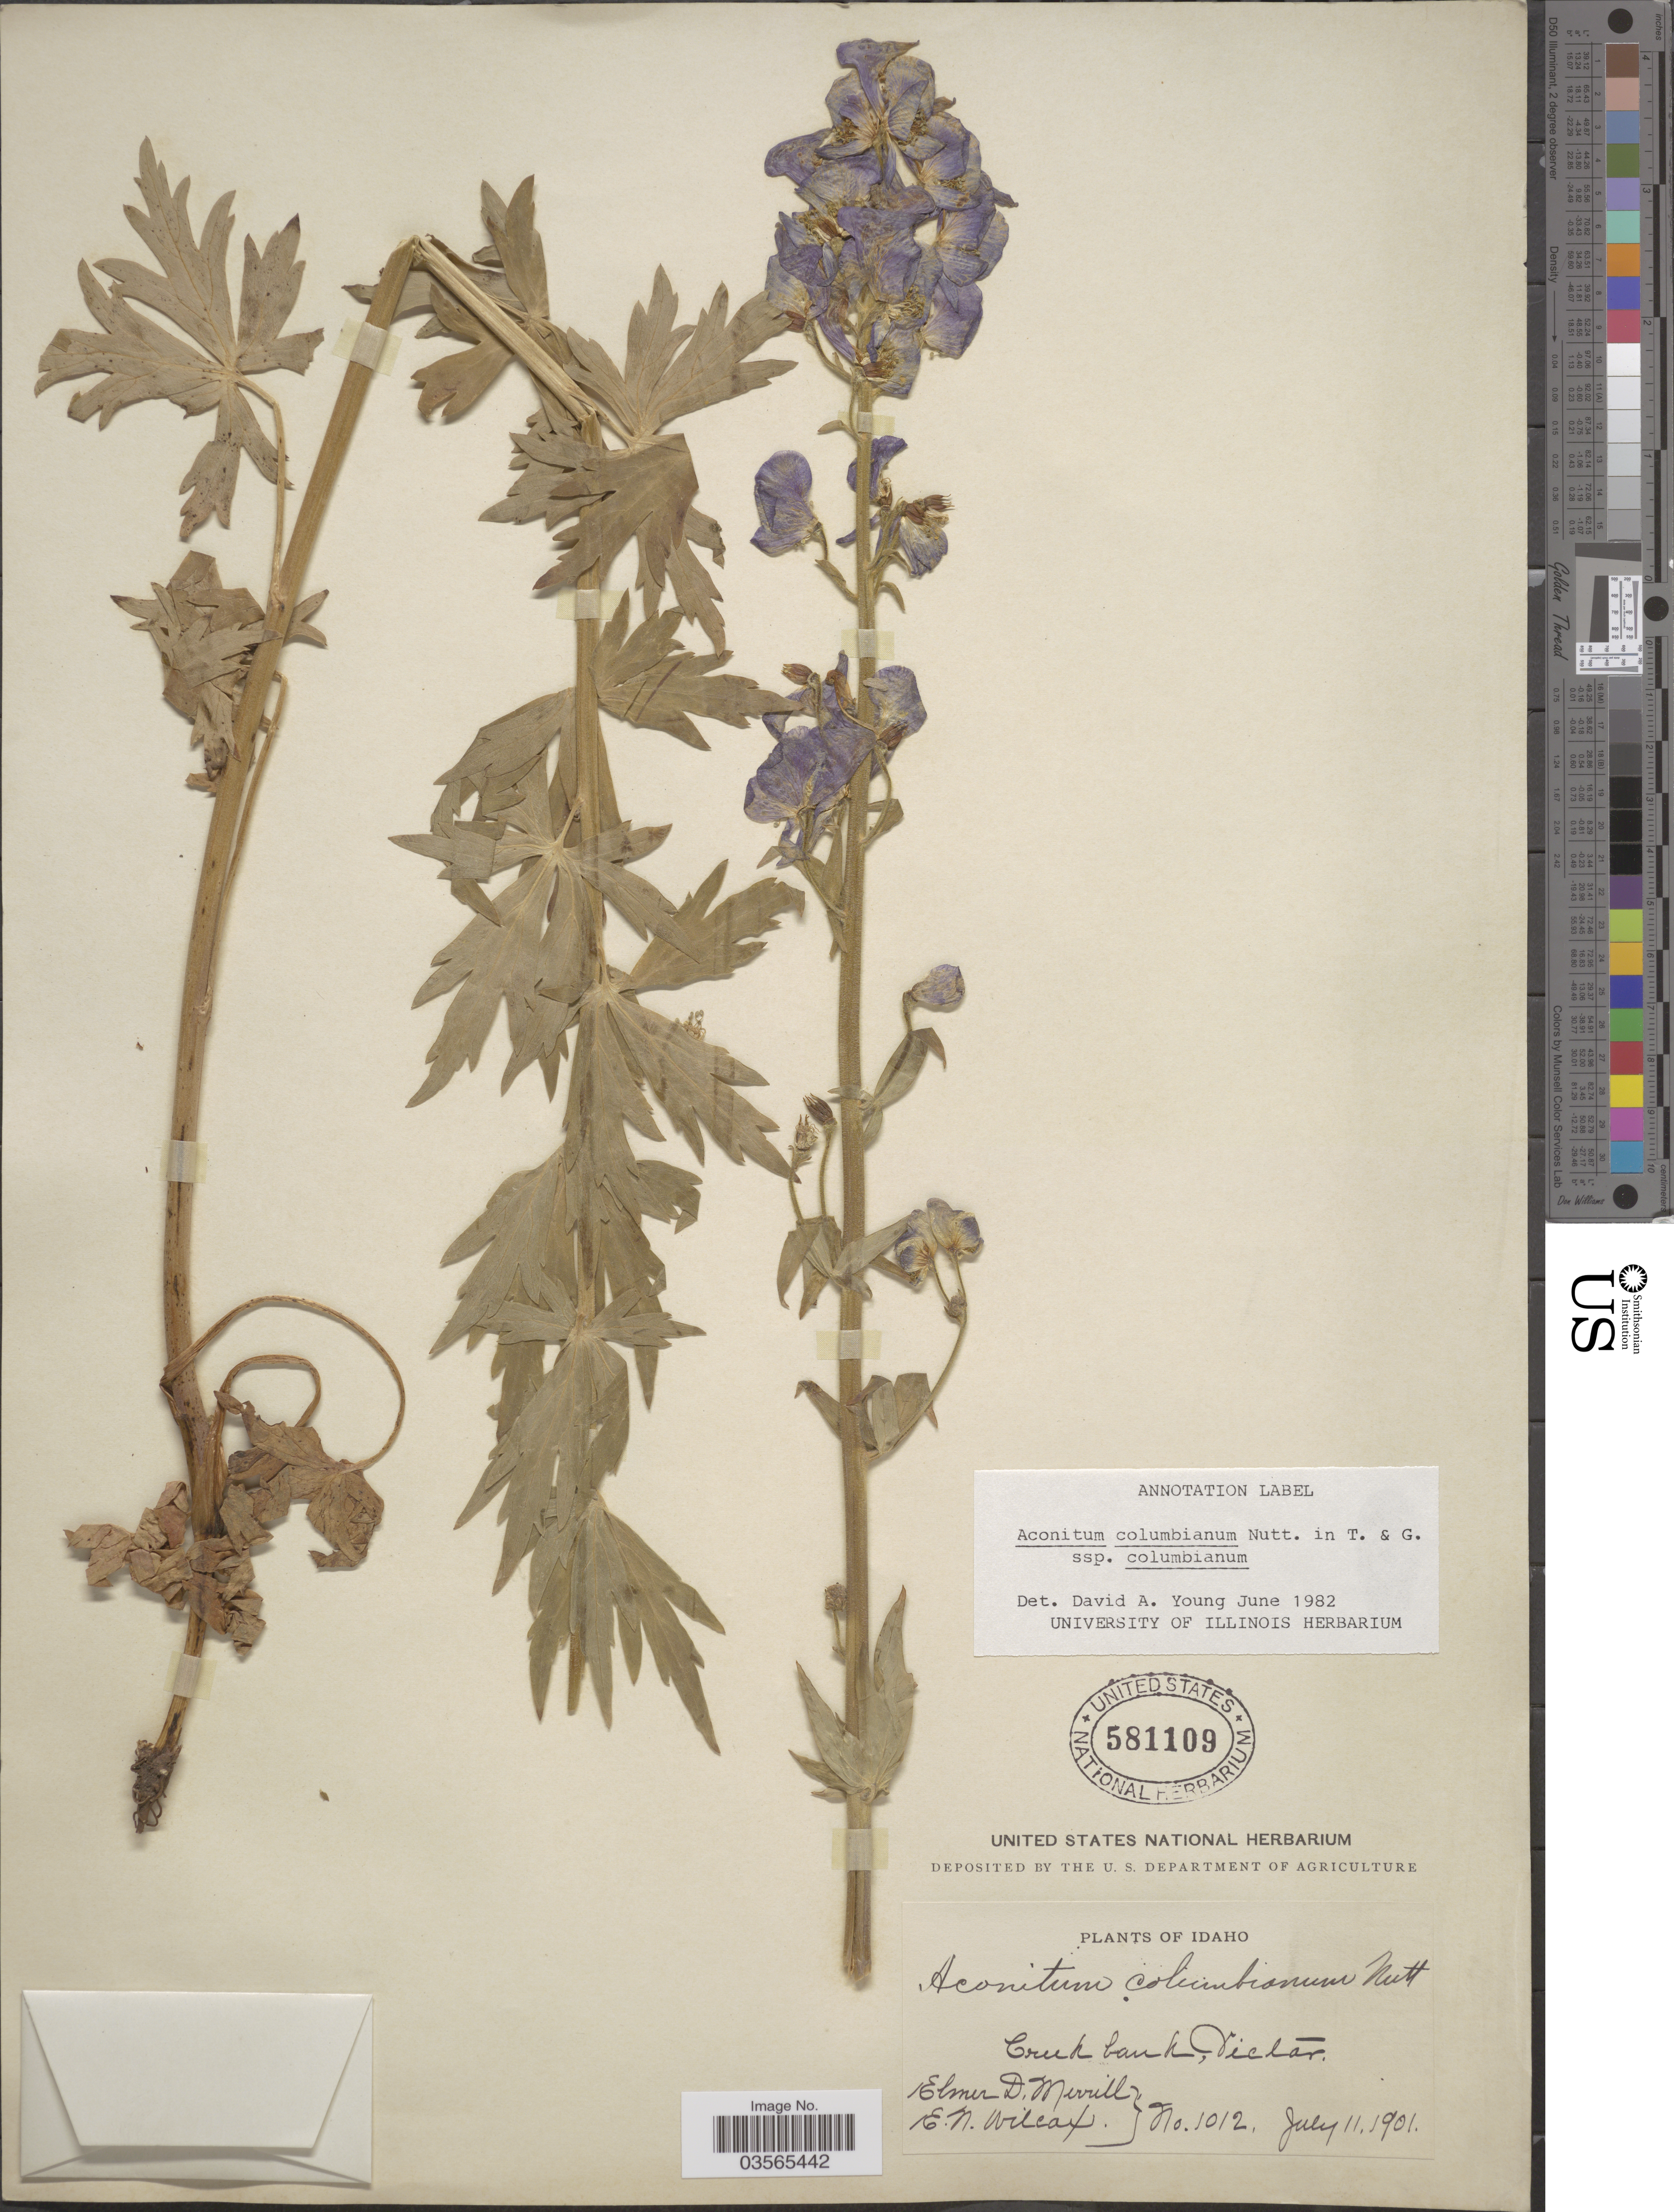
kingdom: Plantae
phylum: Tracheophyta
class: Magnoliopsida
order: Ranunculales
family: Ranunculaceae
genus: Aconitum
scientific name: Aconitum columbianum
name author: Nutt.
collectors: E. D. Merrill & E. Wilcox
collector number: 1012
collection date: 1901-07-11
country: United States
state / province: Idaho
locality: Creek bank, Victor.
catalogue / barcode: US 581109